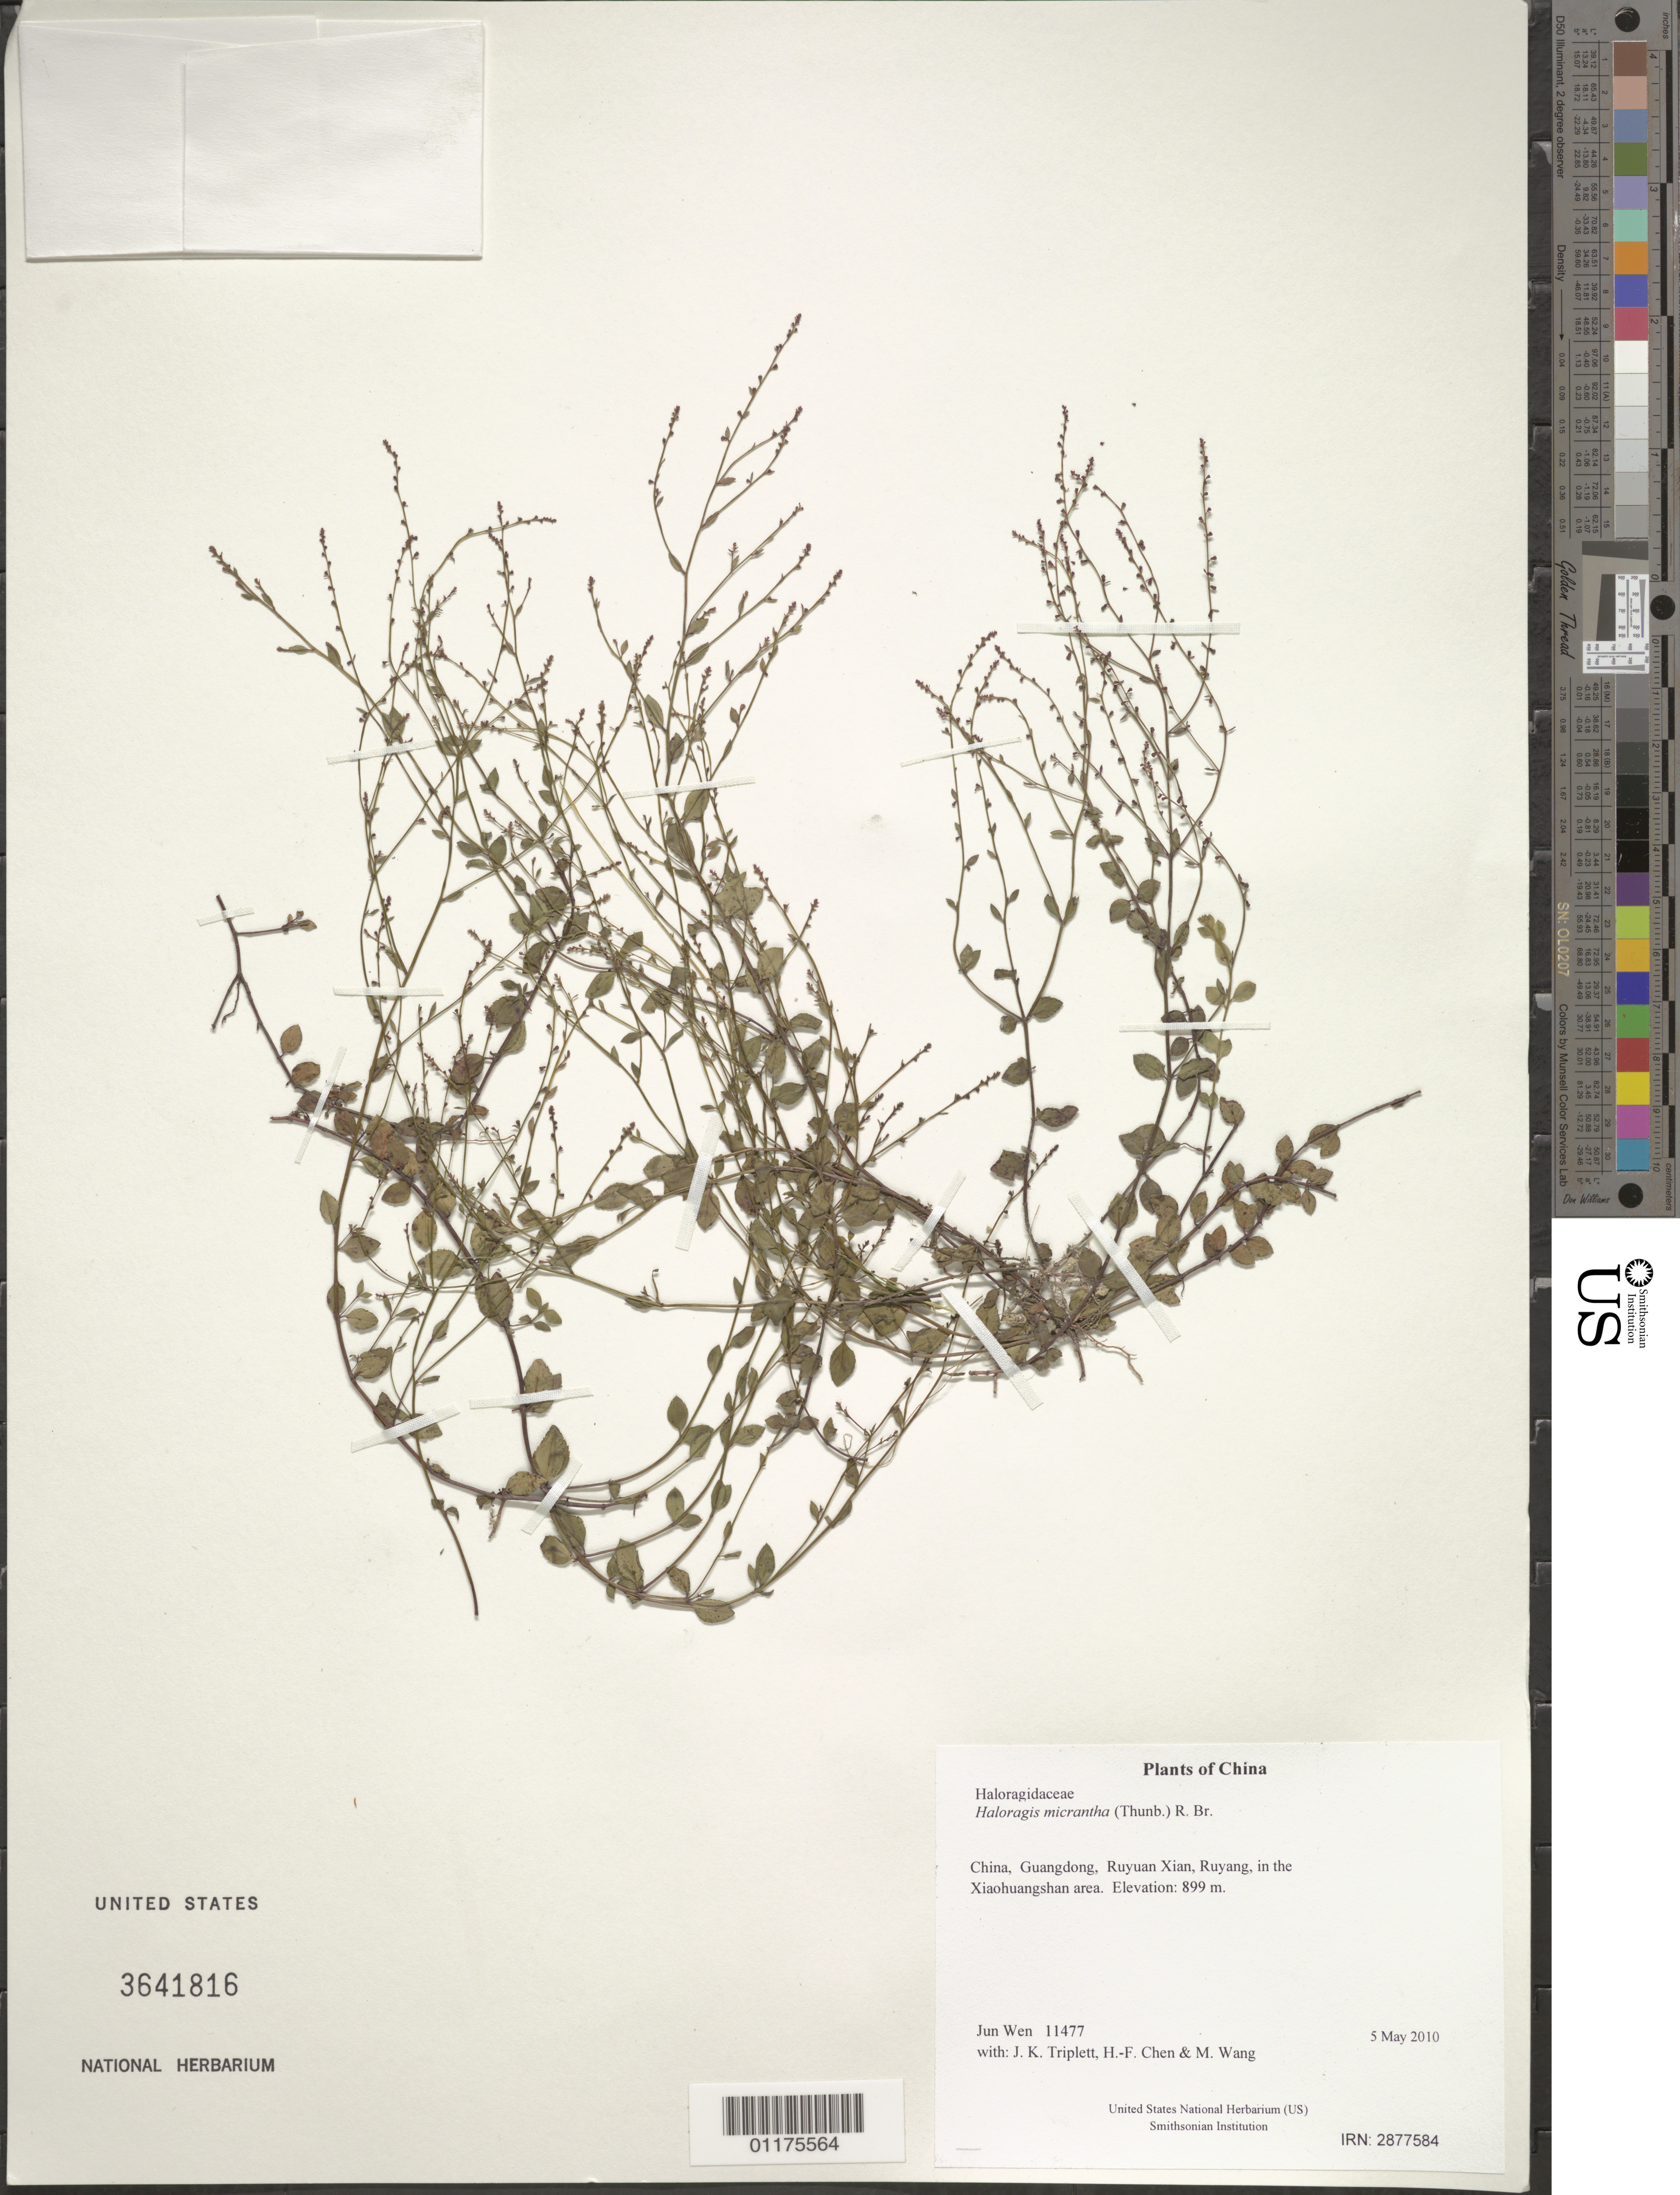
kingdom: Plantae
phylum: Tracheophyta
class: Magnoliopsida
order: Saxifragales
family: Haloragaceae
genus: Haloragis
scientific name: Haloragis micrantha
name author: (Thunb.) R. Br. ex Siebold & Zucc.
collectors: J. Wen, J. K. Triplett, H.-F. Chen & M. Wang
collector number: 11477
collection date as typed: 5 May 2010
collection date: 2010-05-05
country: China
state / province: Guangdong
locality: Ruyuan Xian, Ruyang, in the Xiaohuangshan area.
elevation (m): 899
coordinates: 24 54.721 N, 113 02.326 E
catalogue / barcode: US 3641816